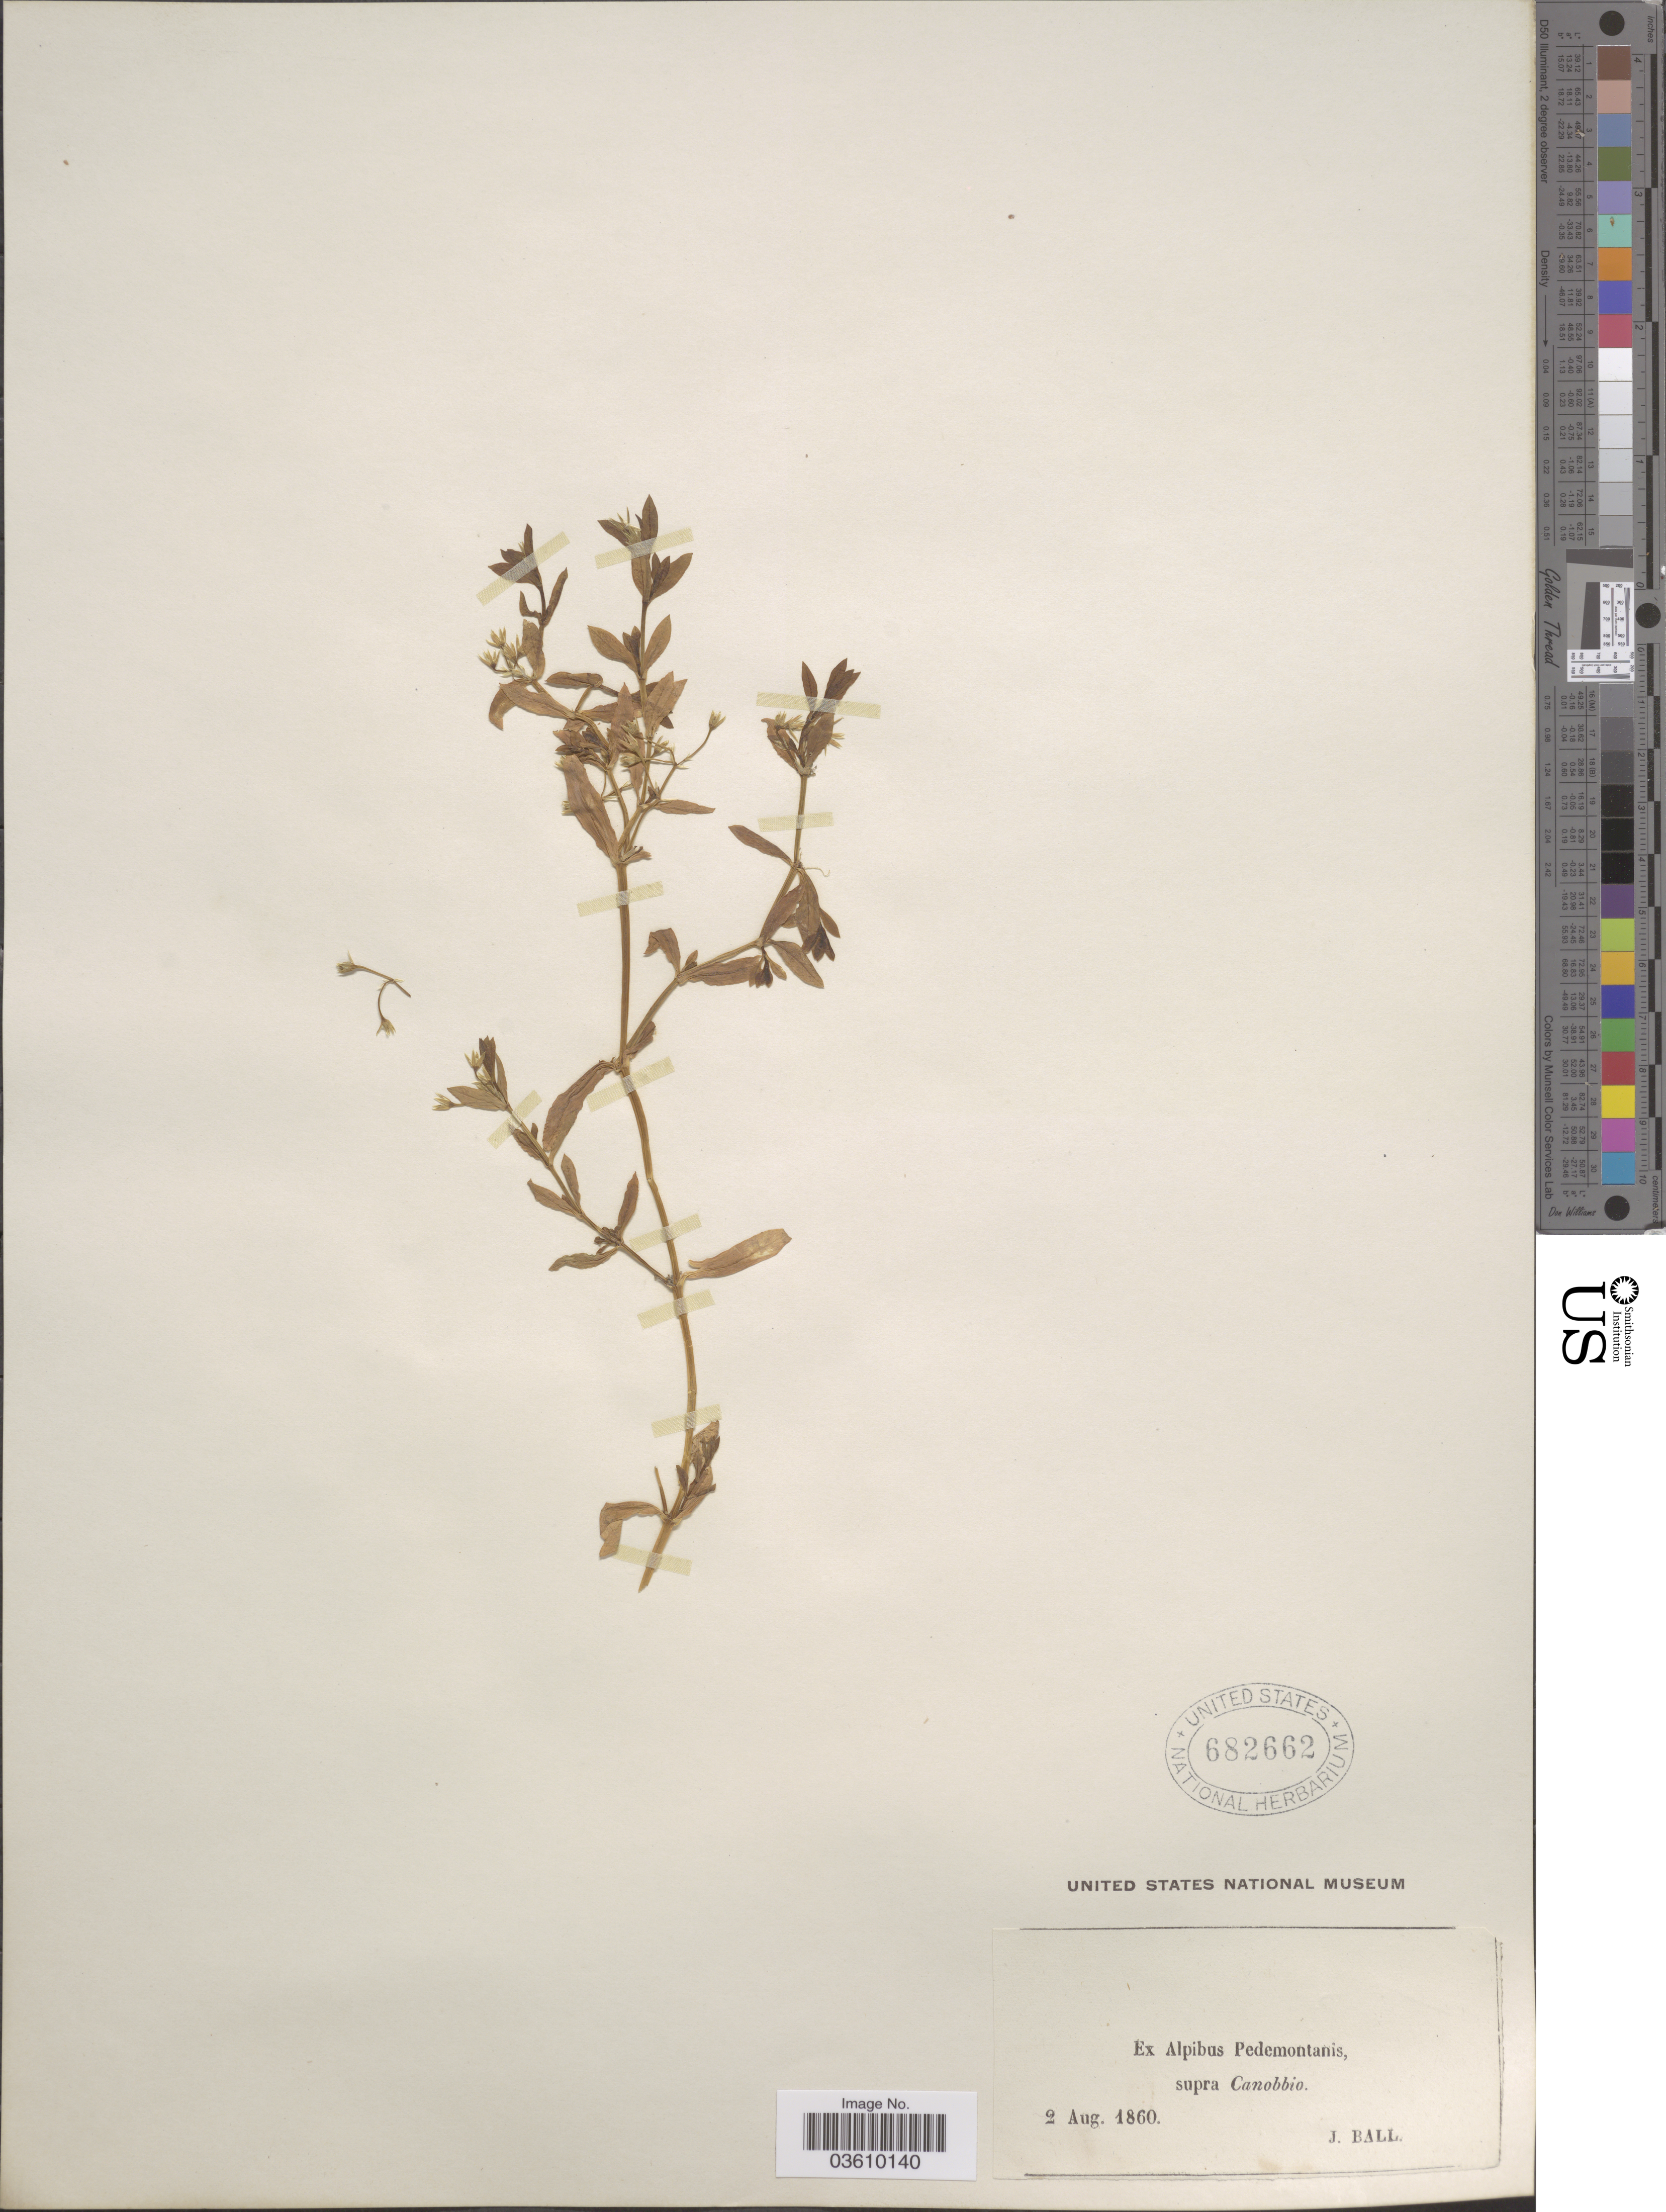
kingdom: Plantae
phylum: Tracheophyta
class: Magnoliopsida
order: Caryophyllales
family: Caryophyllaceae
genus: Stellaria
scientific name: Stellaria sp.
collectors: J. Ball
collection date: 1860-08-02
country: Italy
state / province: Piedmont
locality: Ex Alpibus Pedemontanis, supra Canobbio.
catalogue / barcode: US 682662